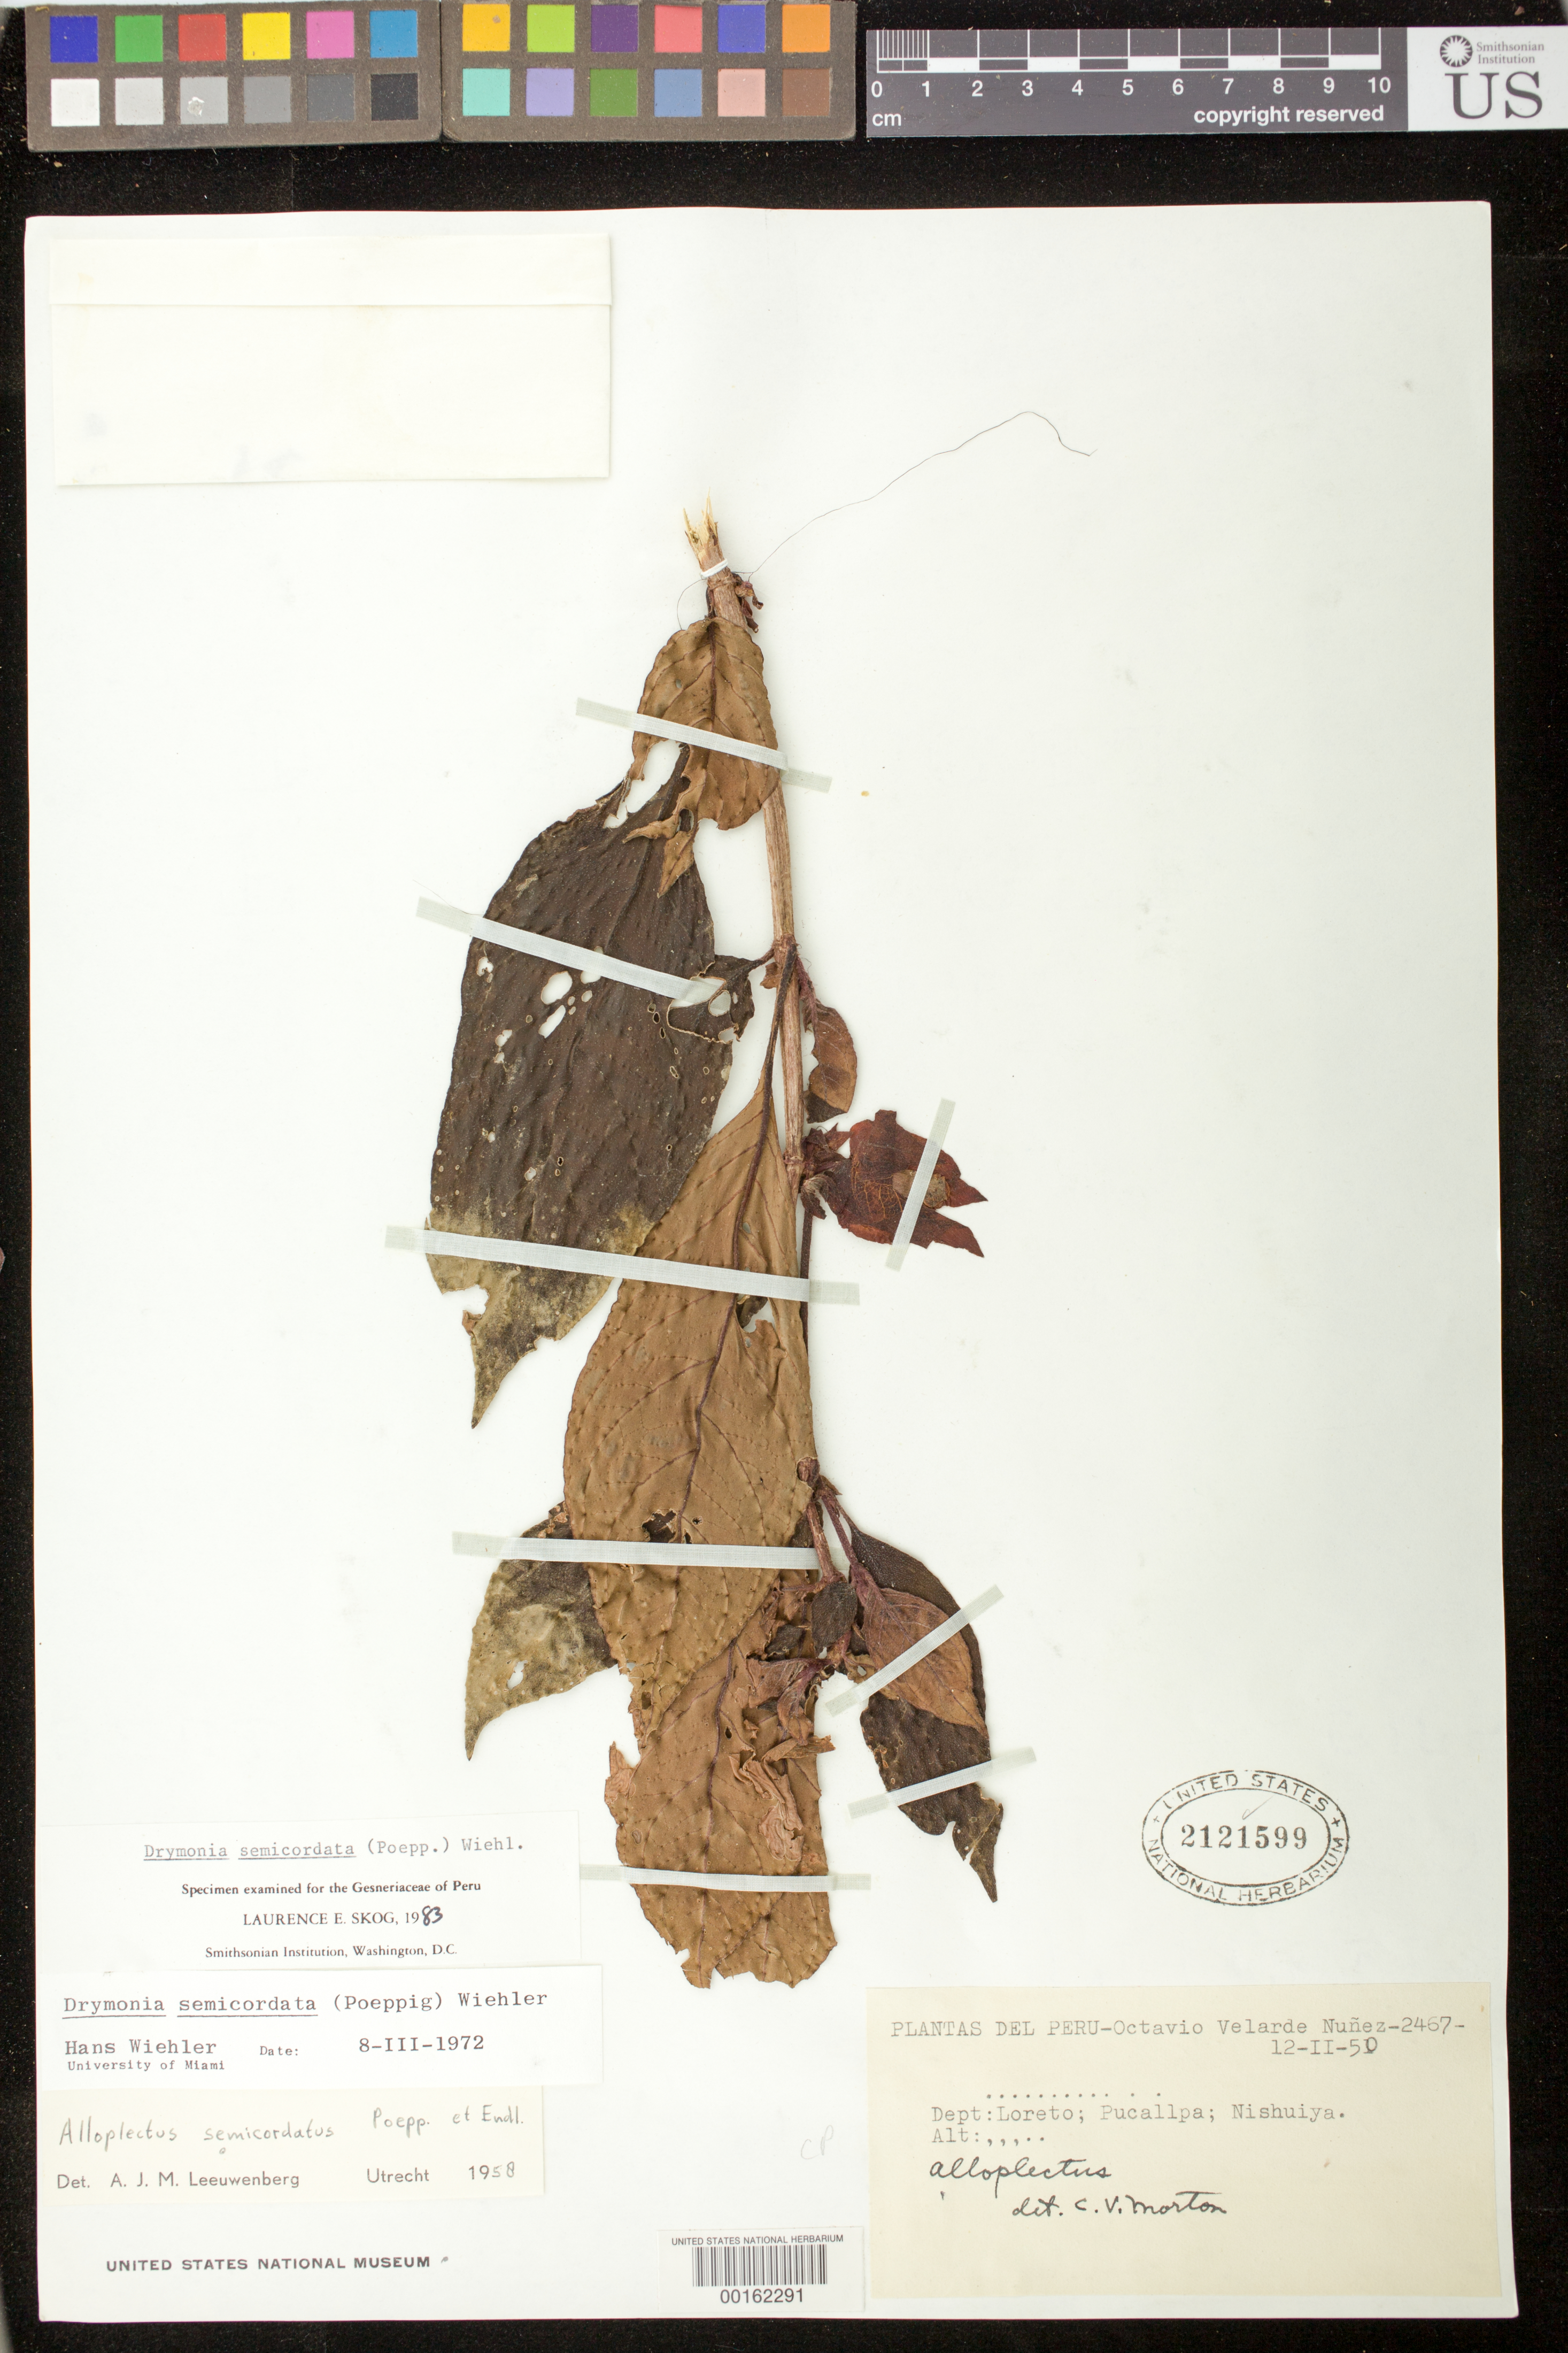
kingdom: Plantae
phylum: Tracheophyta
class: Magnoliopsida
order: Lamiales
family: Gesneriaceae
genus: Drymonia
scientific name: Drymonia semicordata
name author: (Poepp.) Wiehler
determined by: Skog, Laurence E.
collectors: O. Nuñez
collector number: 2467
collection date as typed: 12 Feb 1950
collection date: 1950-02-12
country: Peru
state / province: Loreto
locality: Pucallpa, Nishuiya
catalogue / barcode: US 2121599